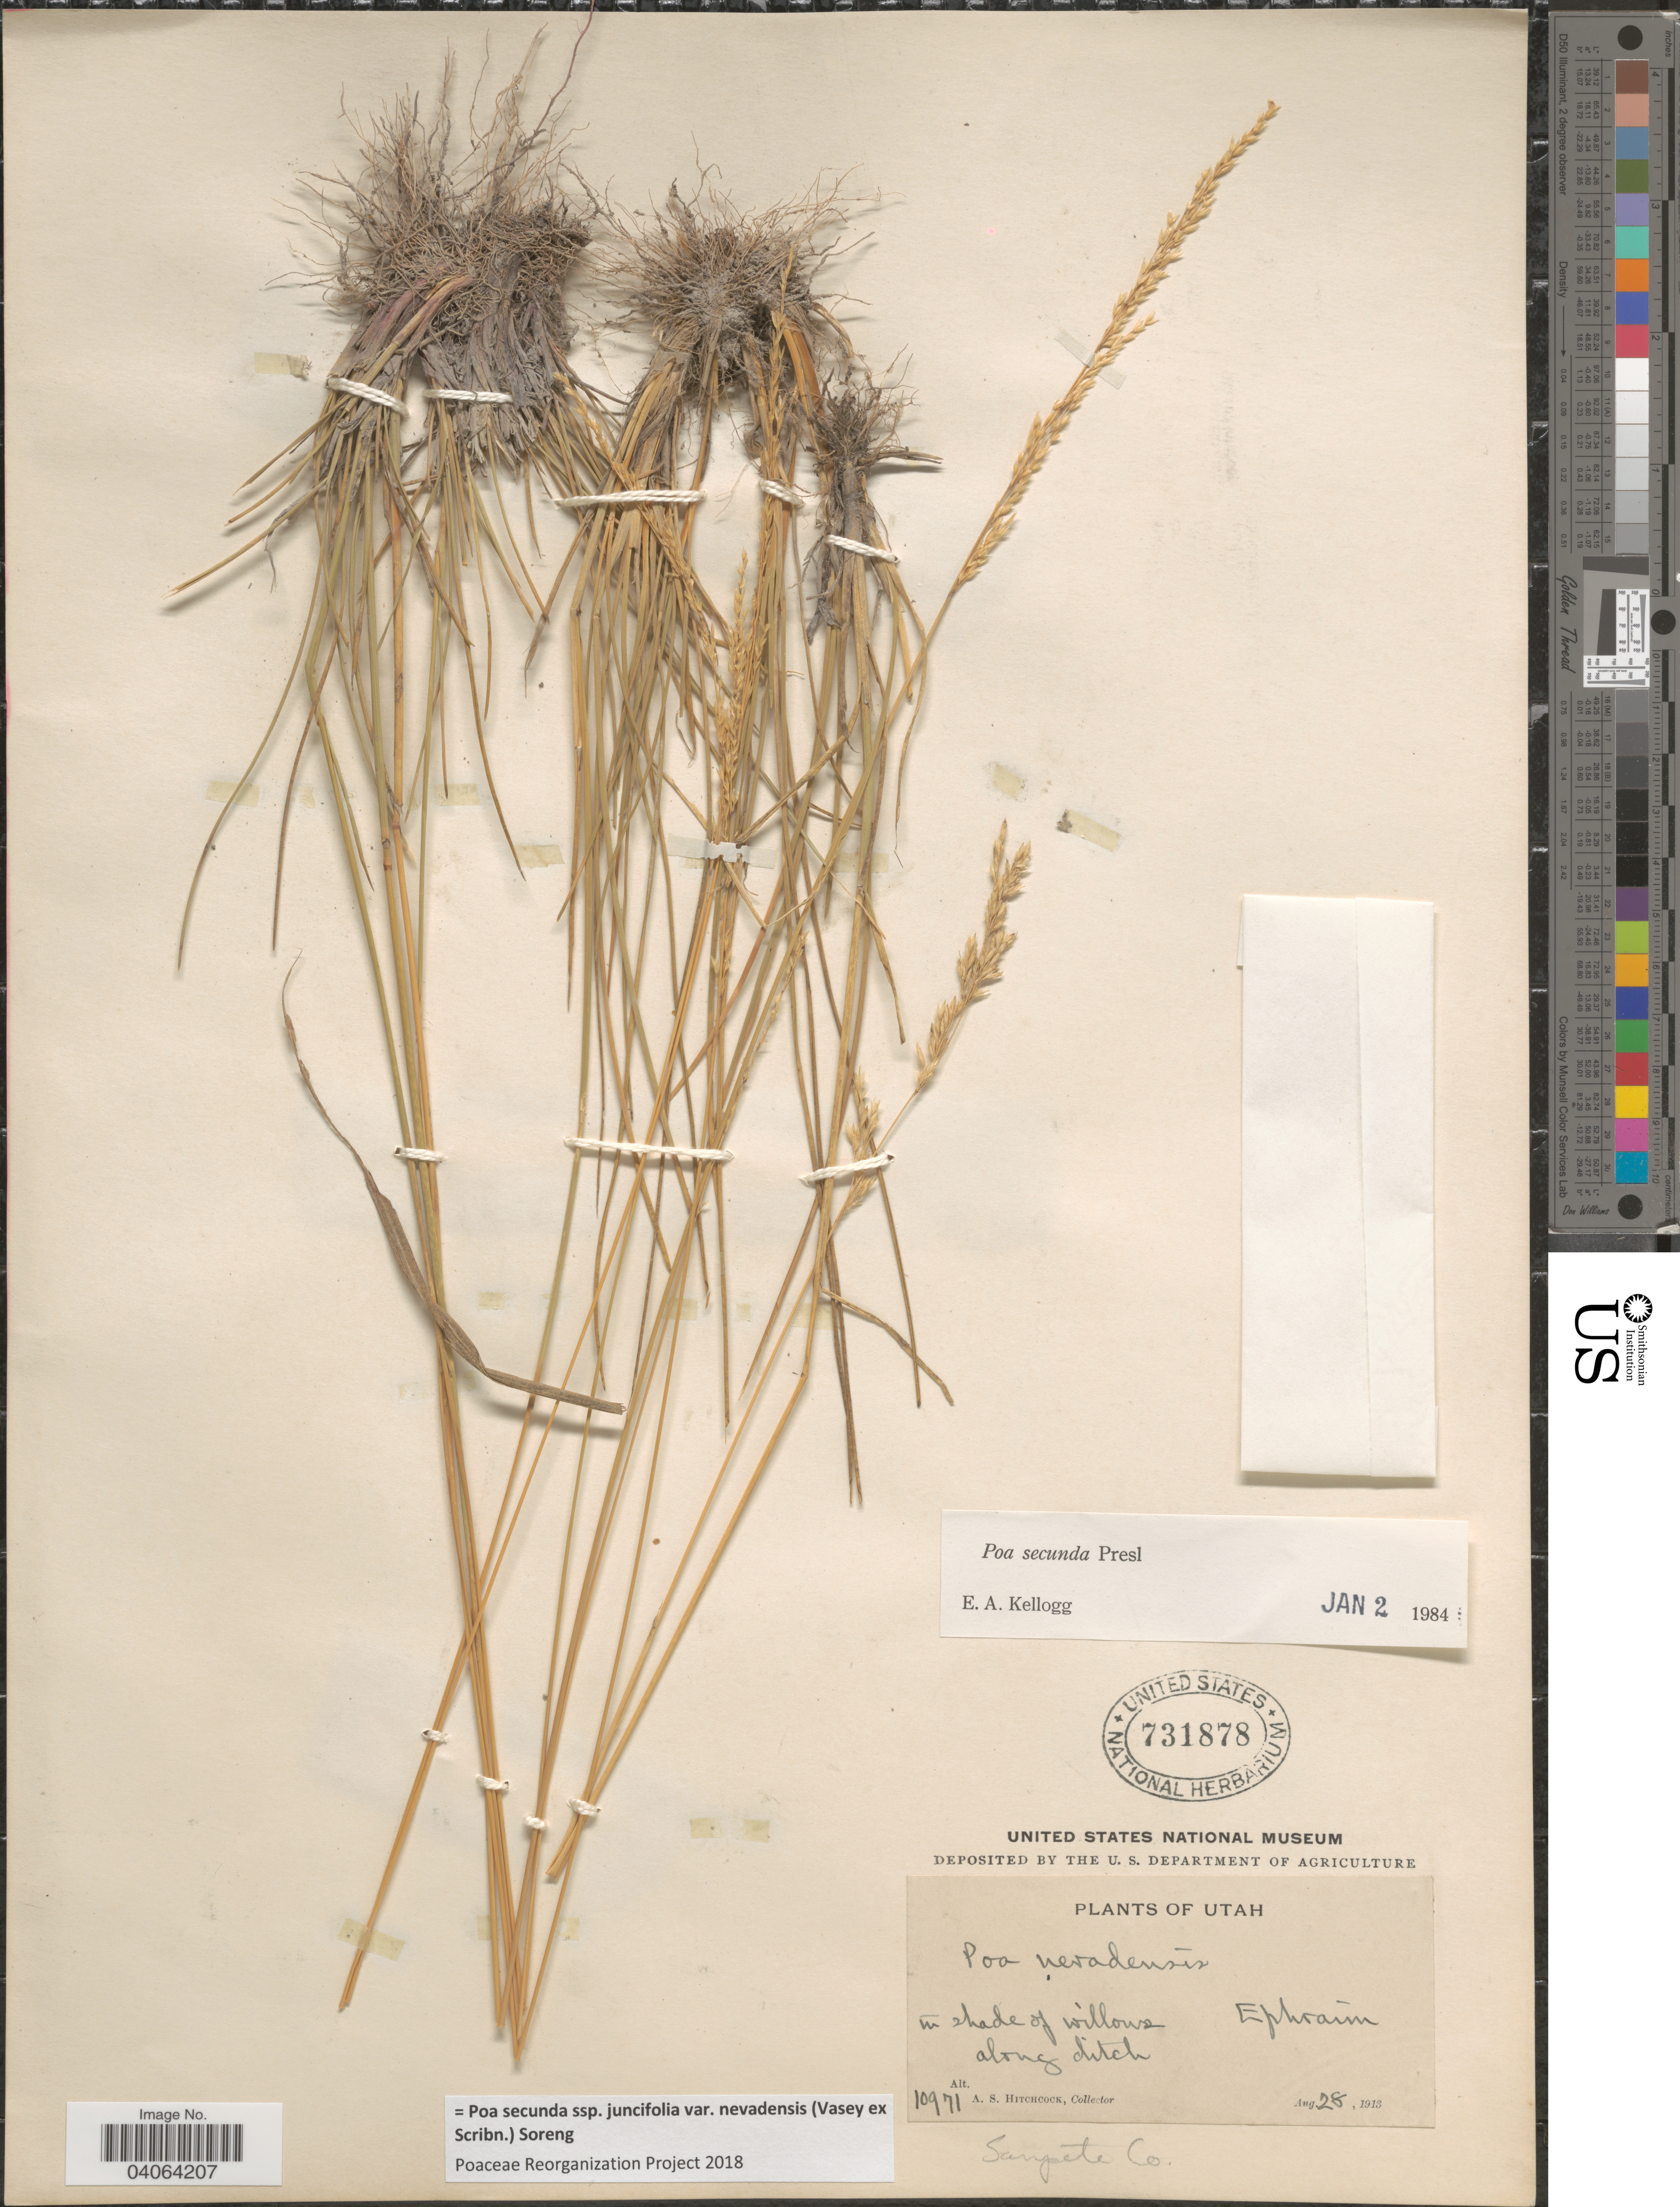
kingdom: Plantae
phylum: Tracheophyta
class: Liliopsida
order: Poales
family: Poaceae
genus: Poa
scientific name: Poa secunda subsp. juncifolia var. nevadensis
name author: (Vasey ex Scribn.) Soreng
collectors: A. S. Hitchcock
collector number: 10971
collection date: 1913-08-28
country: United States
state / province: Utah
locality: Ephraim. Sanpete Co.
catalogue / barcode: US 731878